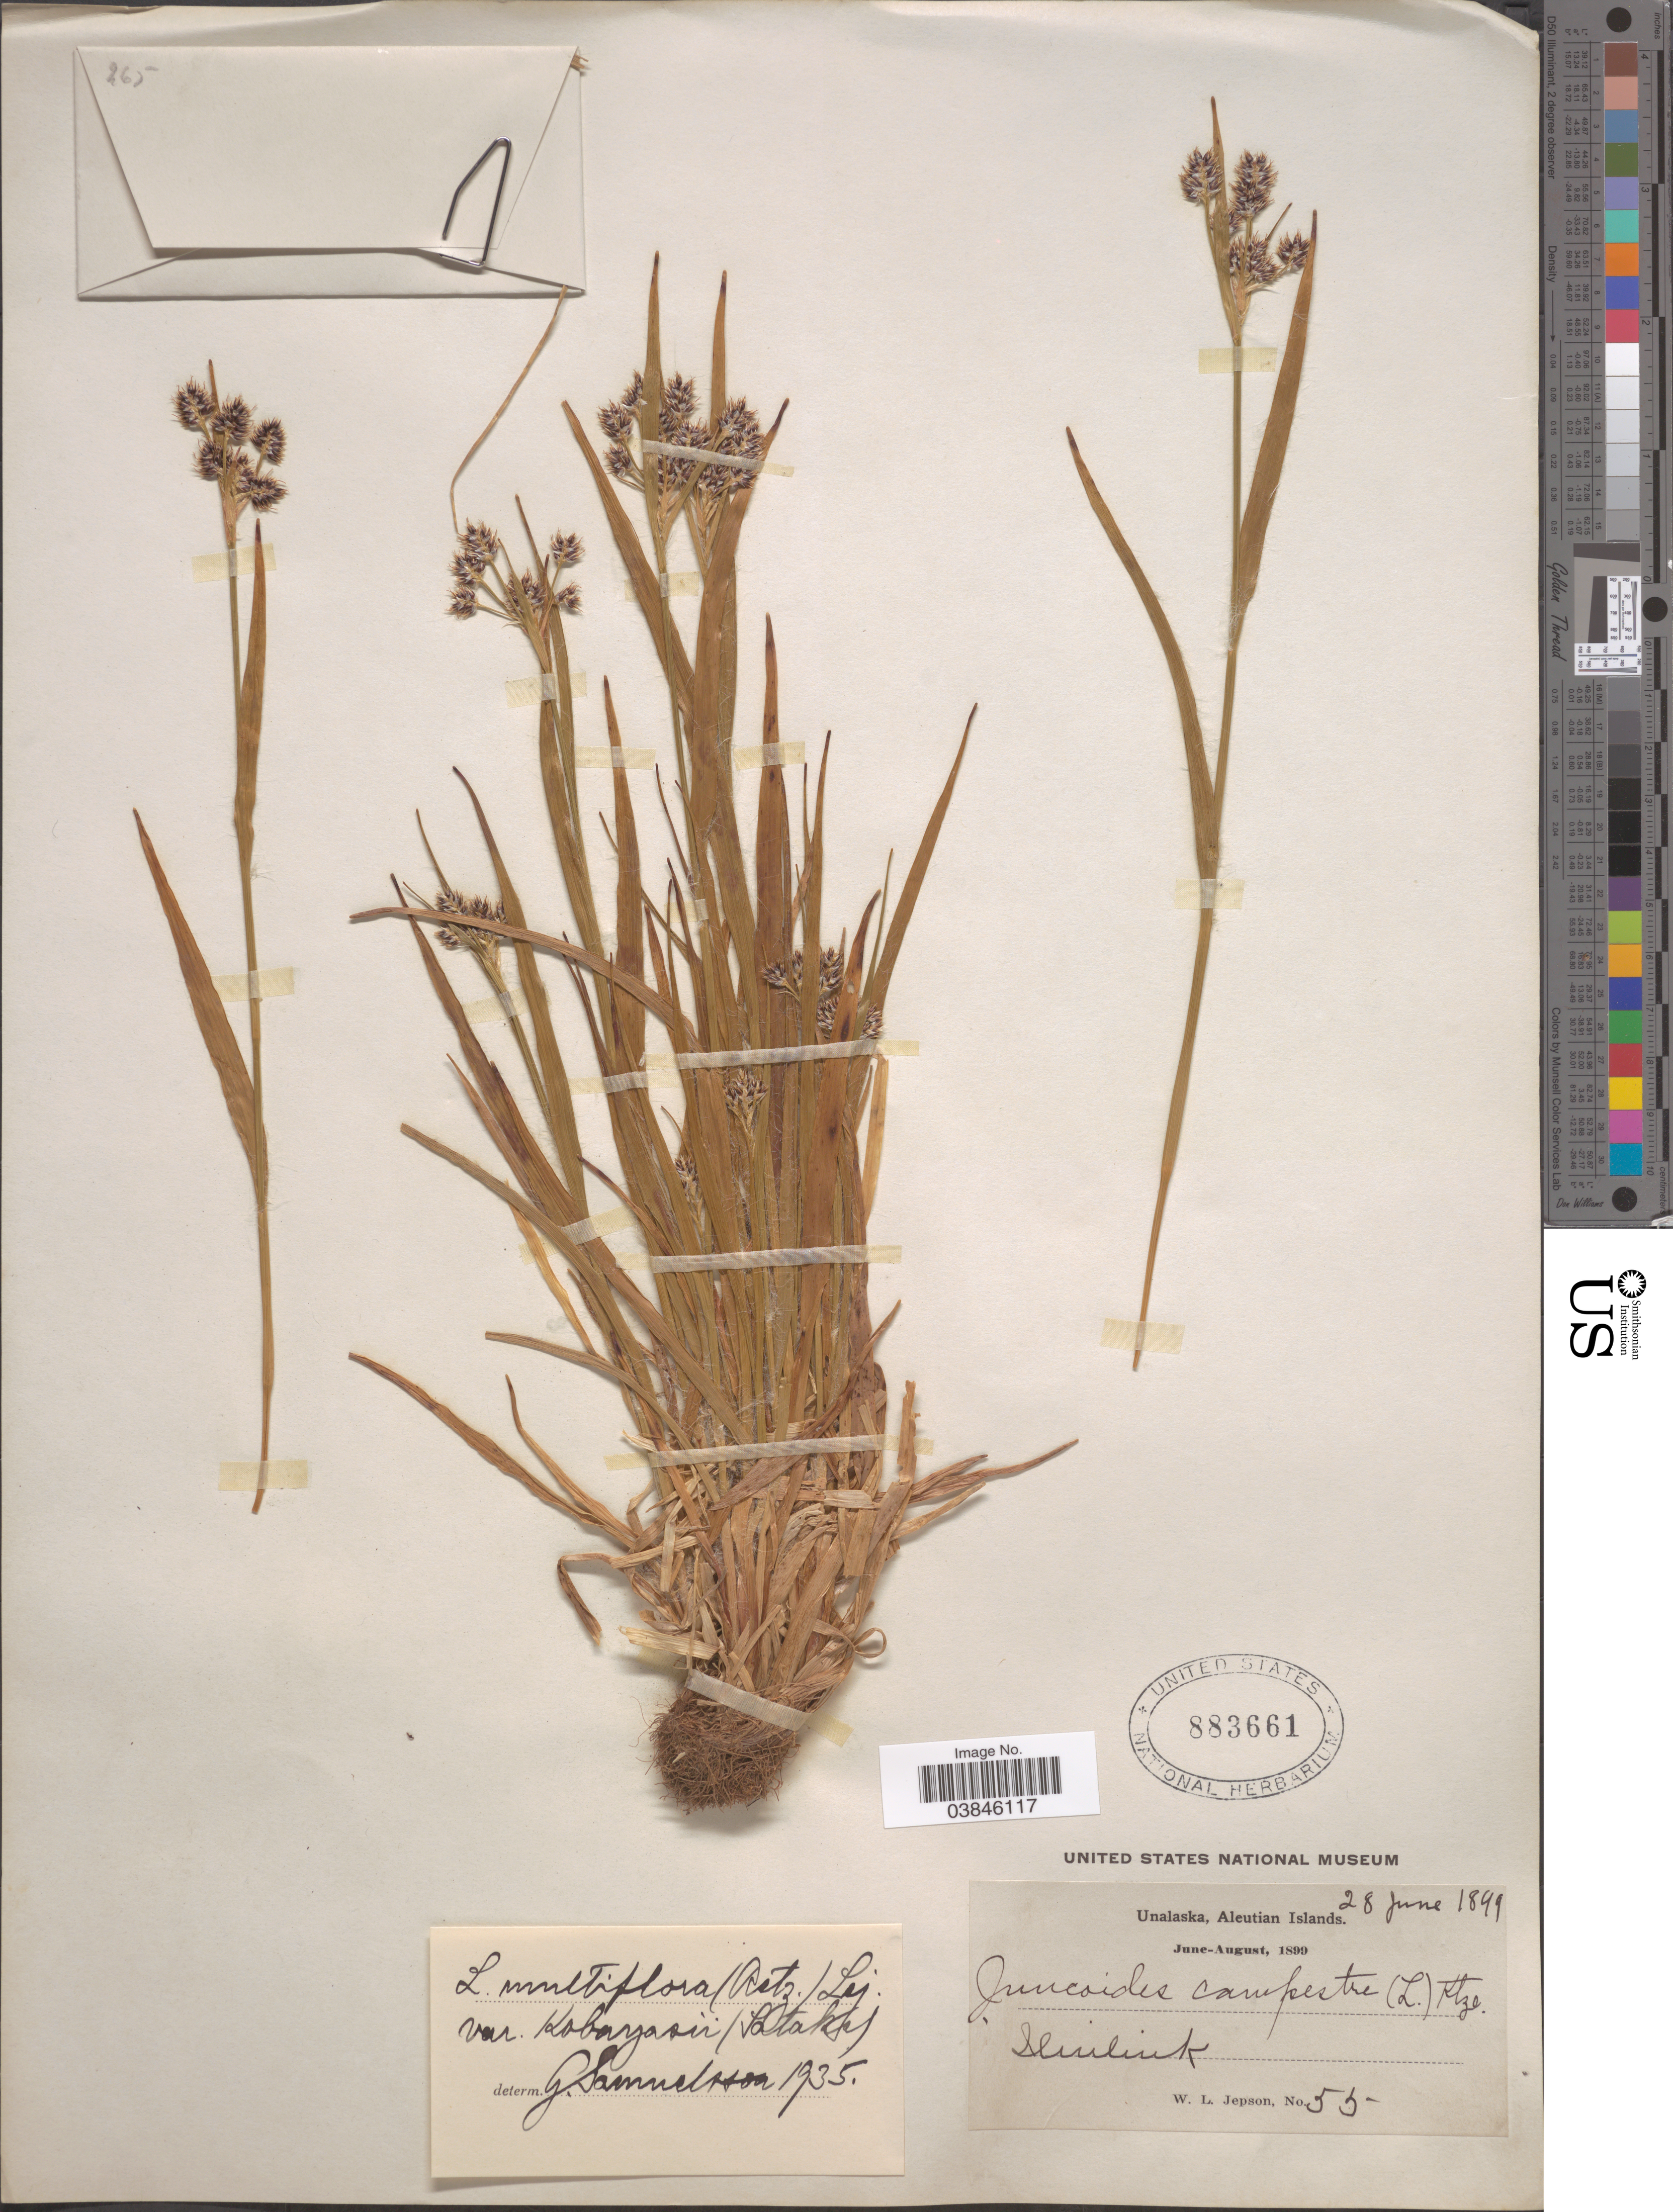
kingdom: Plantae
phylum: Tracheophyta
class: Liliopsida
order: Poales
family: Juncaceae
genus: Luzula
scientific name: Luzula multiflora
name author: (Ehrh.) Lej.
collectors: W. L. Jepson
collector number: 55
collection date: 1849-06-28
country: United States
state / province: Alaska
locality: Unalaska, Aleutian Islands. Iliuliuk.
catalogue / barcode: US 883661